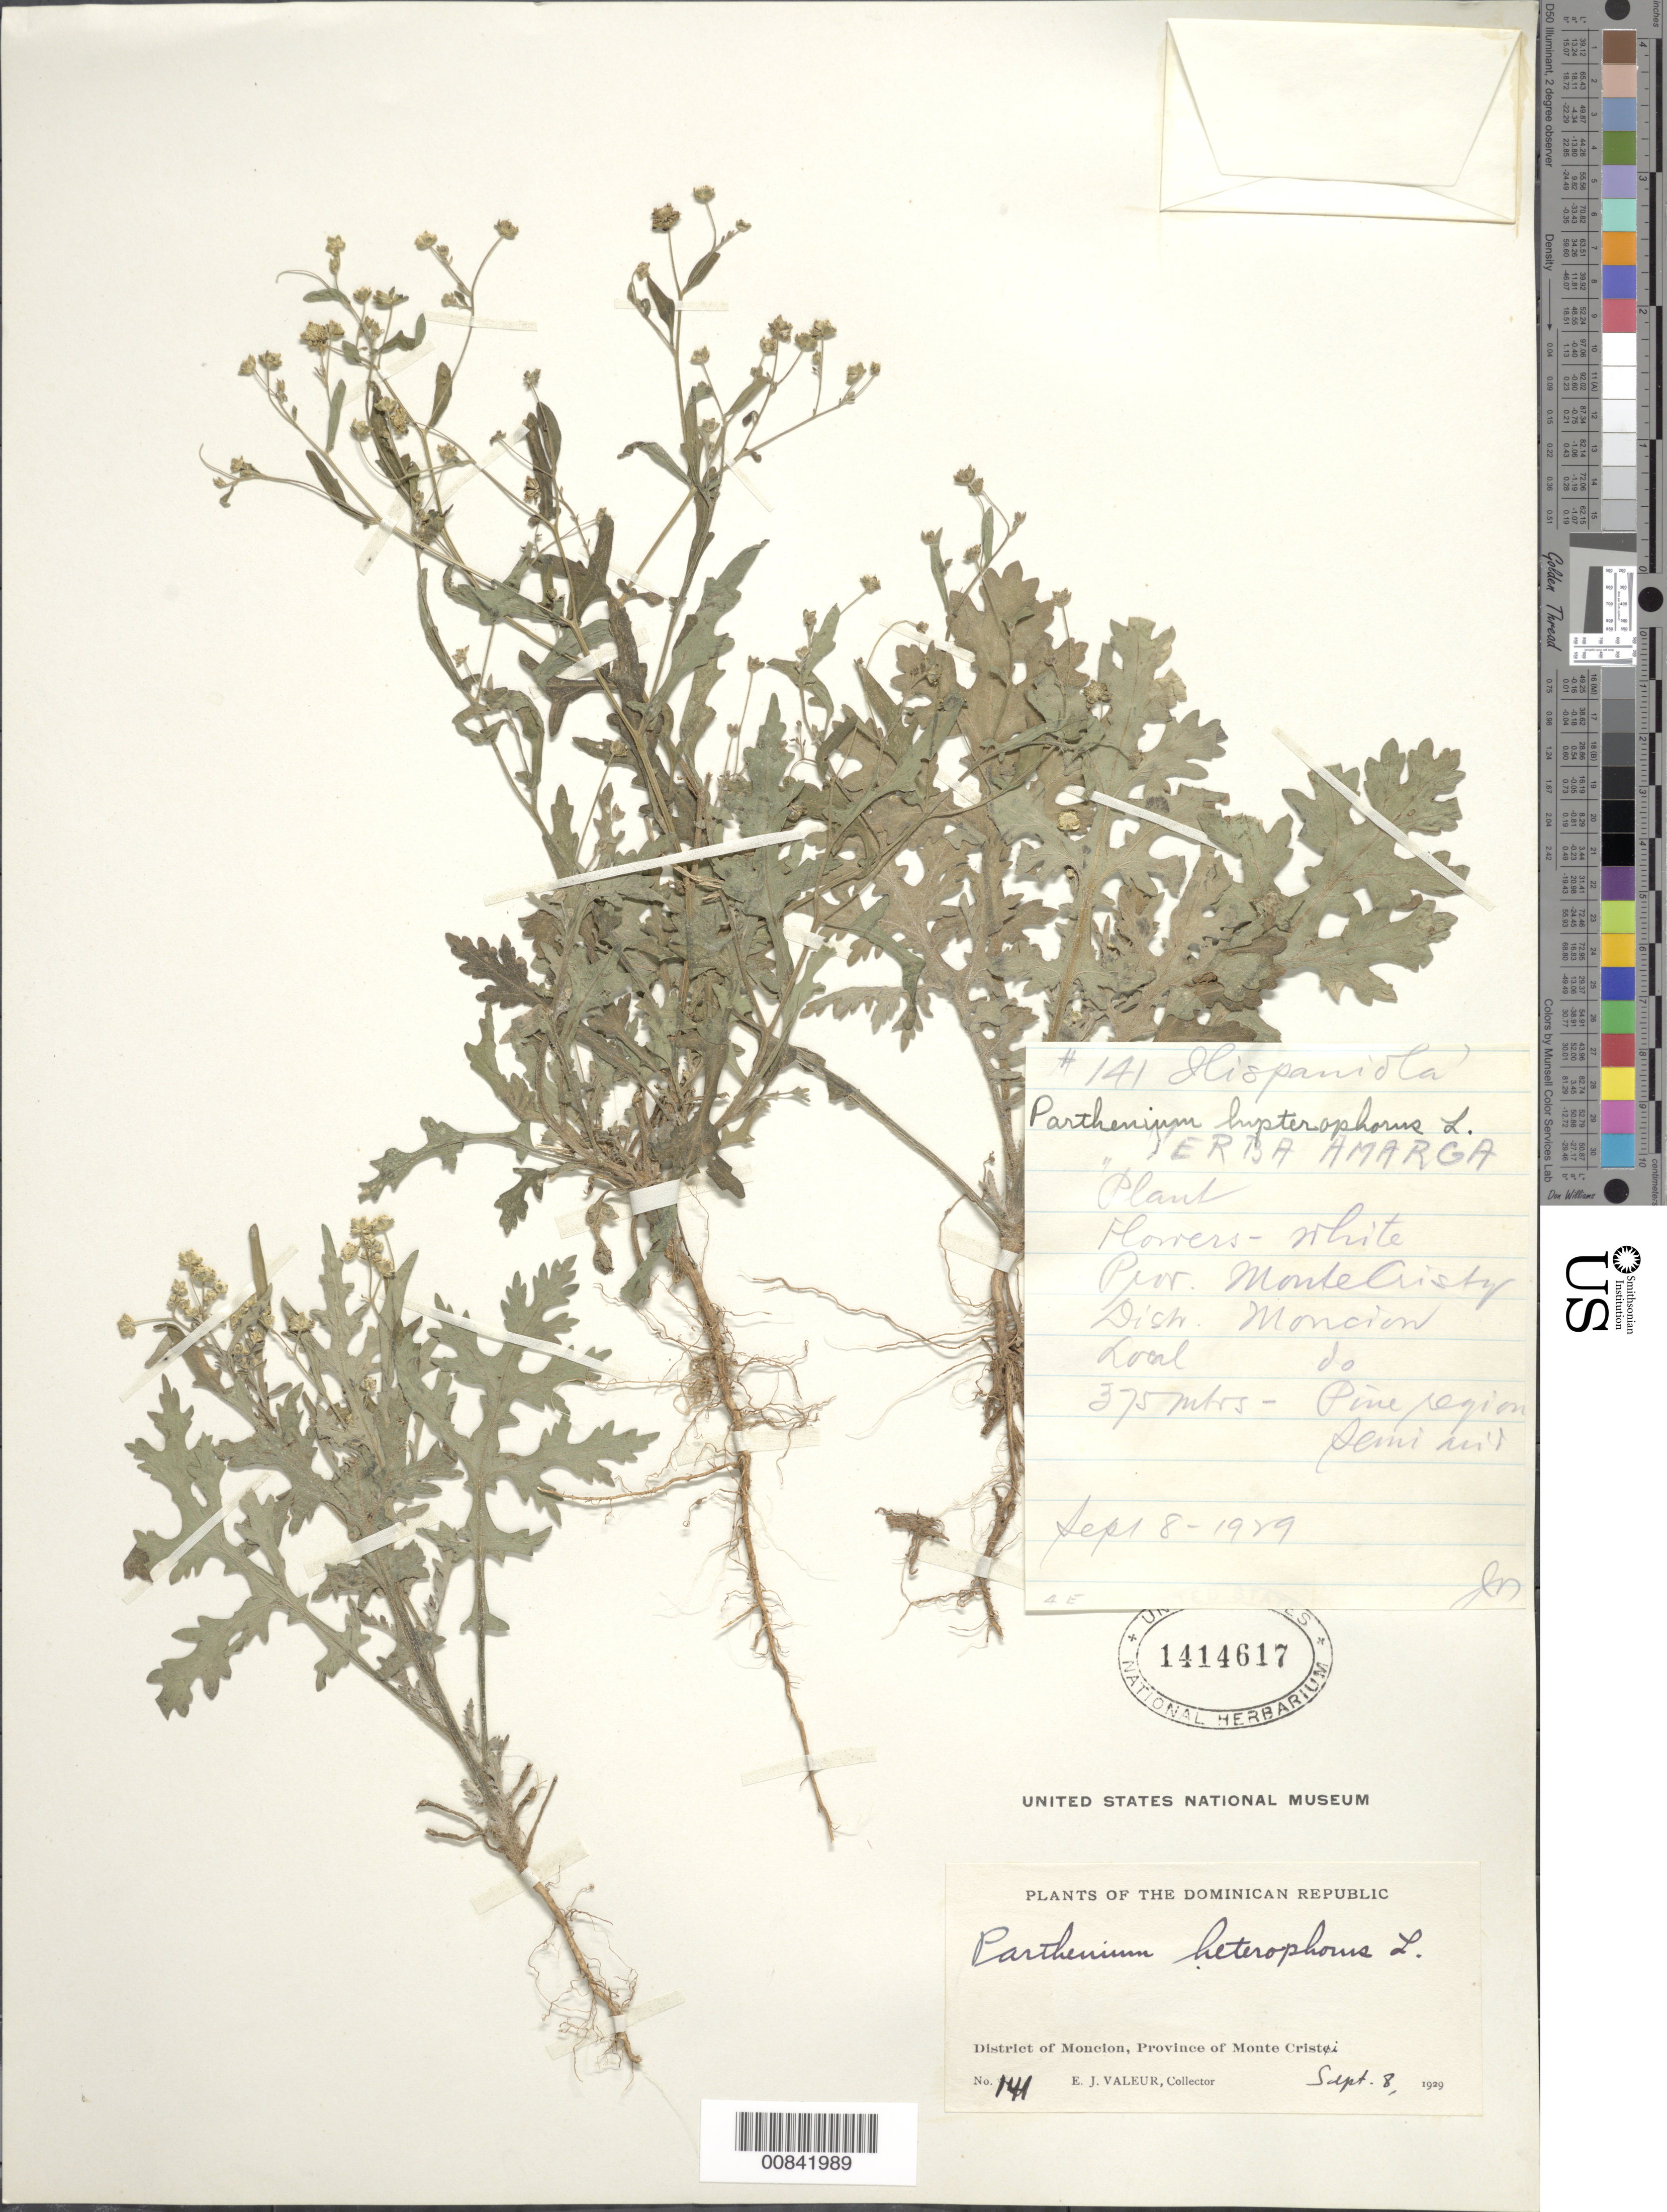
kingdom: Plantae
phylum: Tracheophyta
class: Magnoliopsida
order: Asterales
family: Asteraceae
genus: Parthenium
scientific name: Parthenium hysterophorus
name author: L.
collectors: E. Valeur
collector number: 141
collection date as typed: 08 Sep 1929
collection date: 1929-09-08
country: Dominican Republic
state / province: Monte Cristi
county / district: Monción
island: Hispaniola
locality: "Io"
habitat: Semi arid pine region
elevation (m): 375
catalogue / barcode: US 1414617